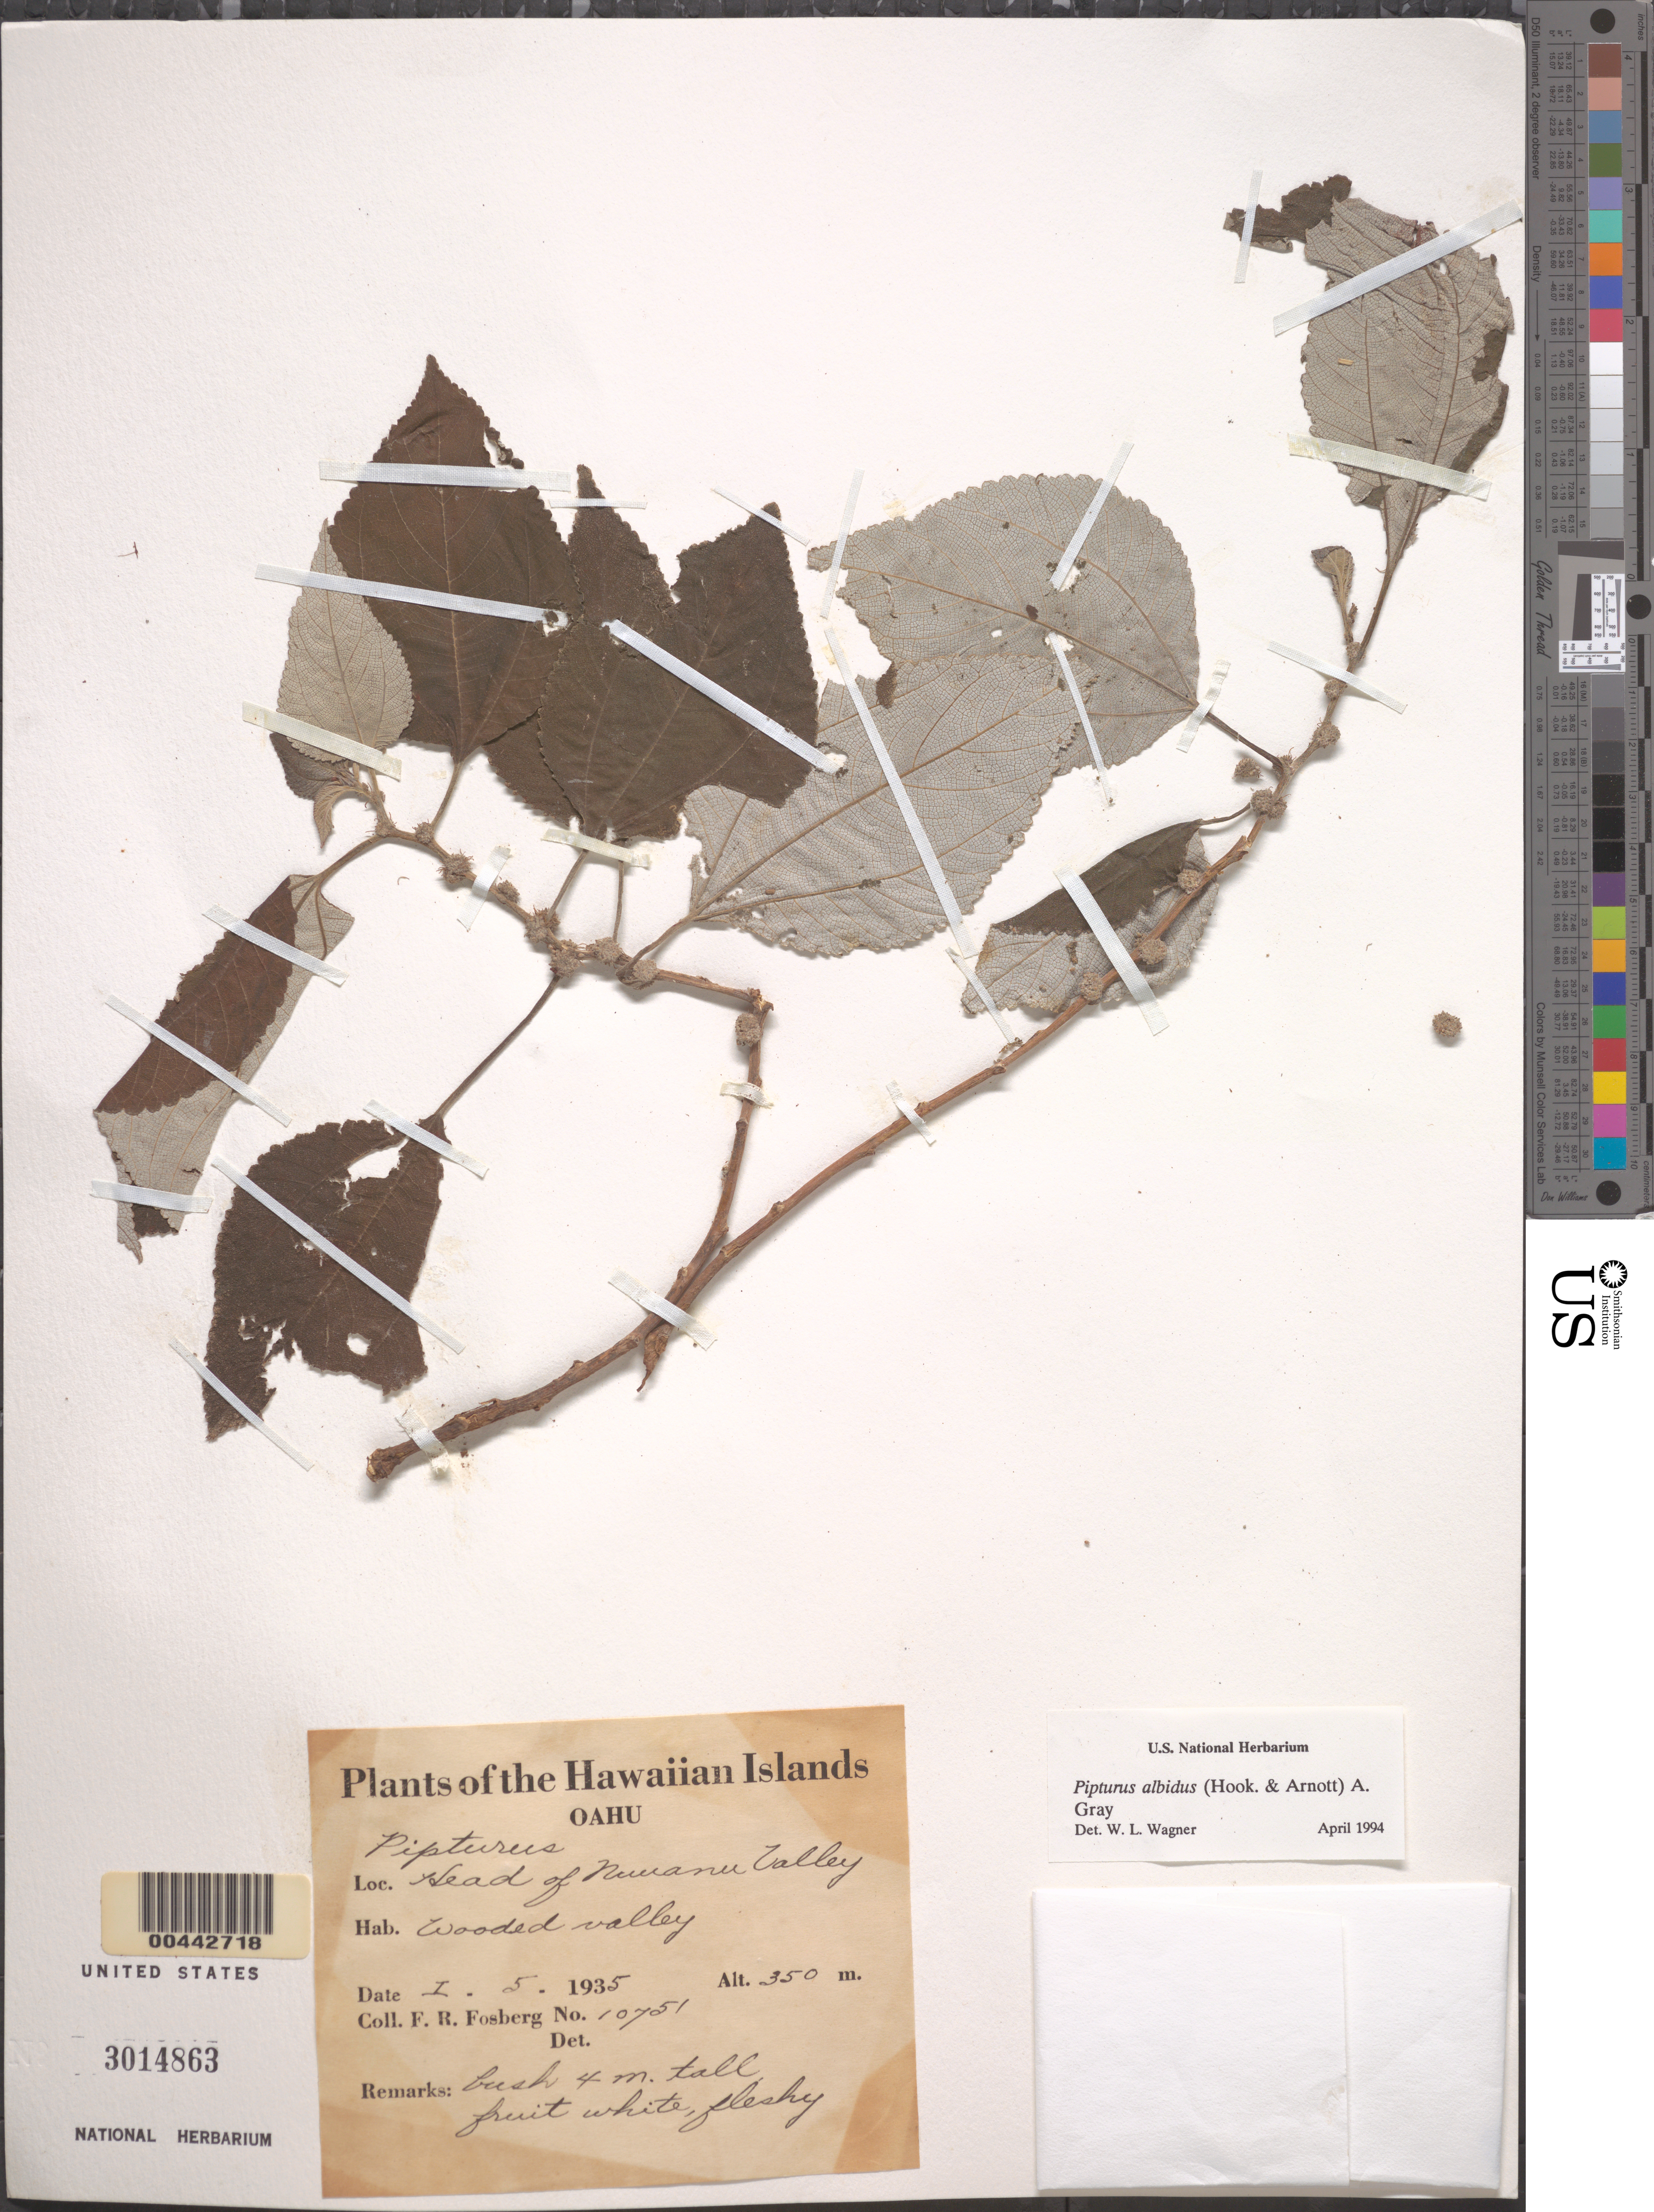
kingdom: Plantae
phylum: Tracheophyta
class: Magnoliopsida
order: Rosales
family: Urticaceae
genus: Pipturus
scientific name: Pipturus albidus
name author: (Hook. & Arn.) A. Gray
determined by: Wagner, W. L., (BOT), Smithsonian Institution - National Museum of Natural History (UNITED STATES)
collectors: F. R. Fosberg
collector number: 10751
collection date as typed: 5 Jan 1935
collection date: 1935-01-05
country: United States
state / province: Hawaii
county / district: Honolulu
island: Oahu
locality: Head of Nuuanu Valley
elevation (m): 350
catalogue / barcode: US 3014863